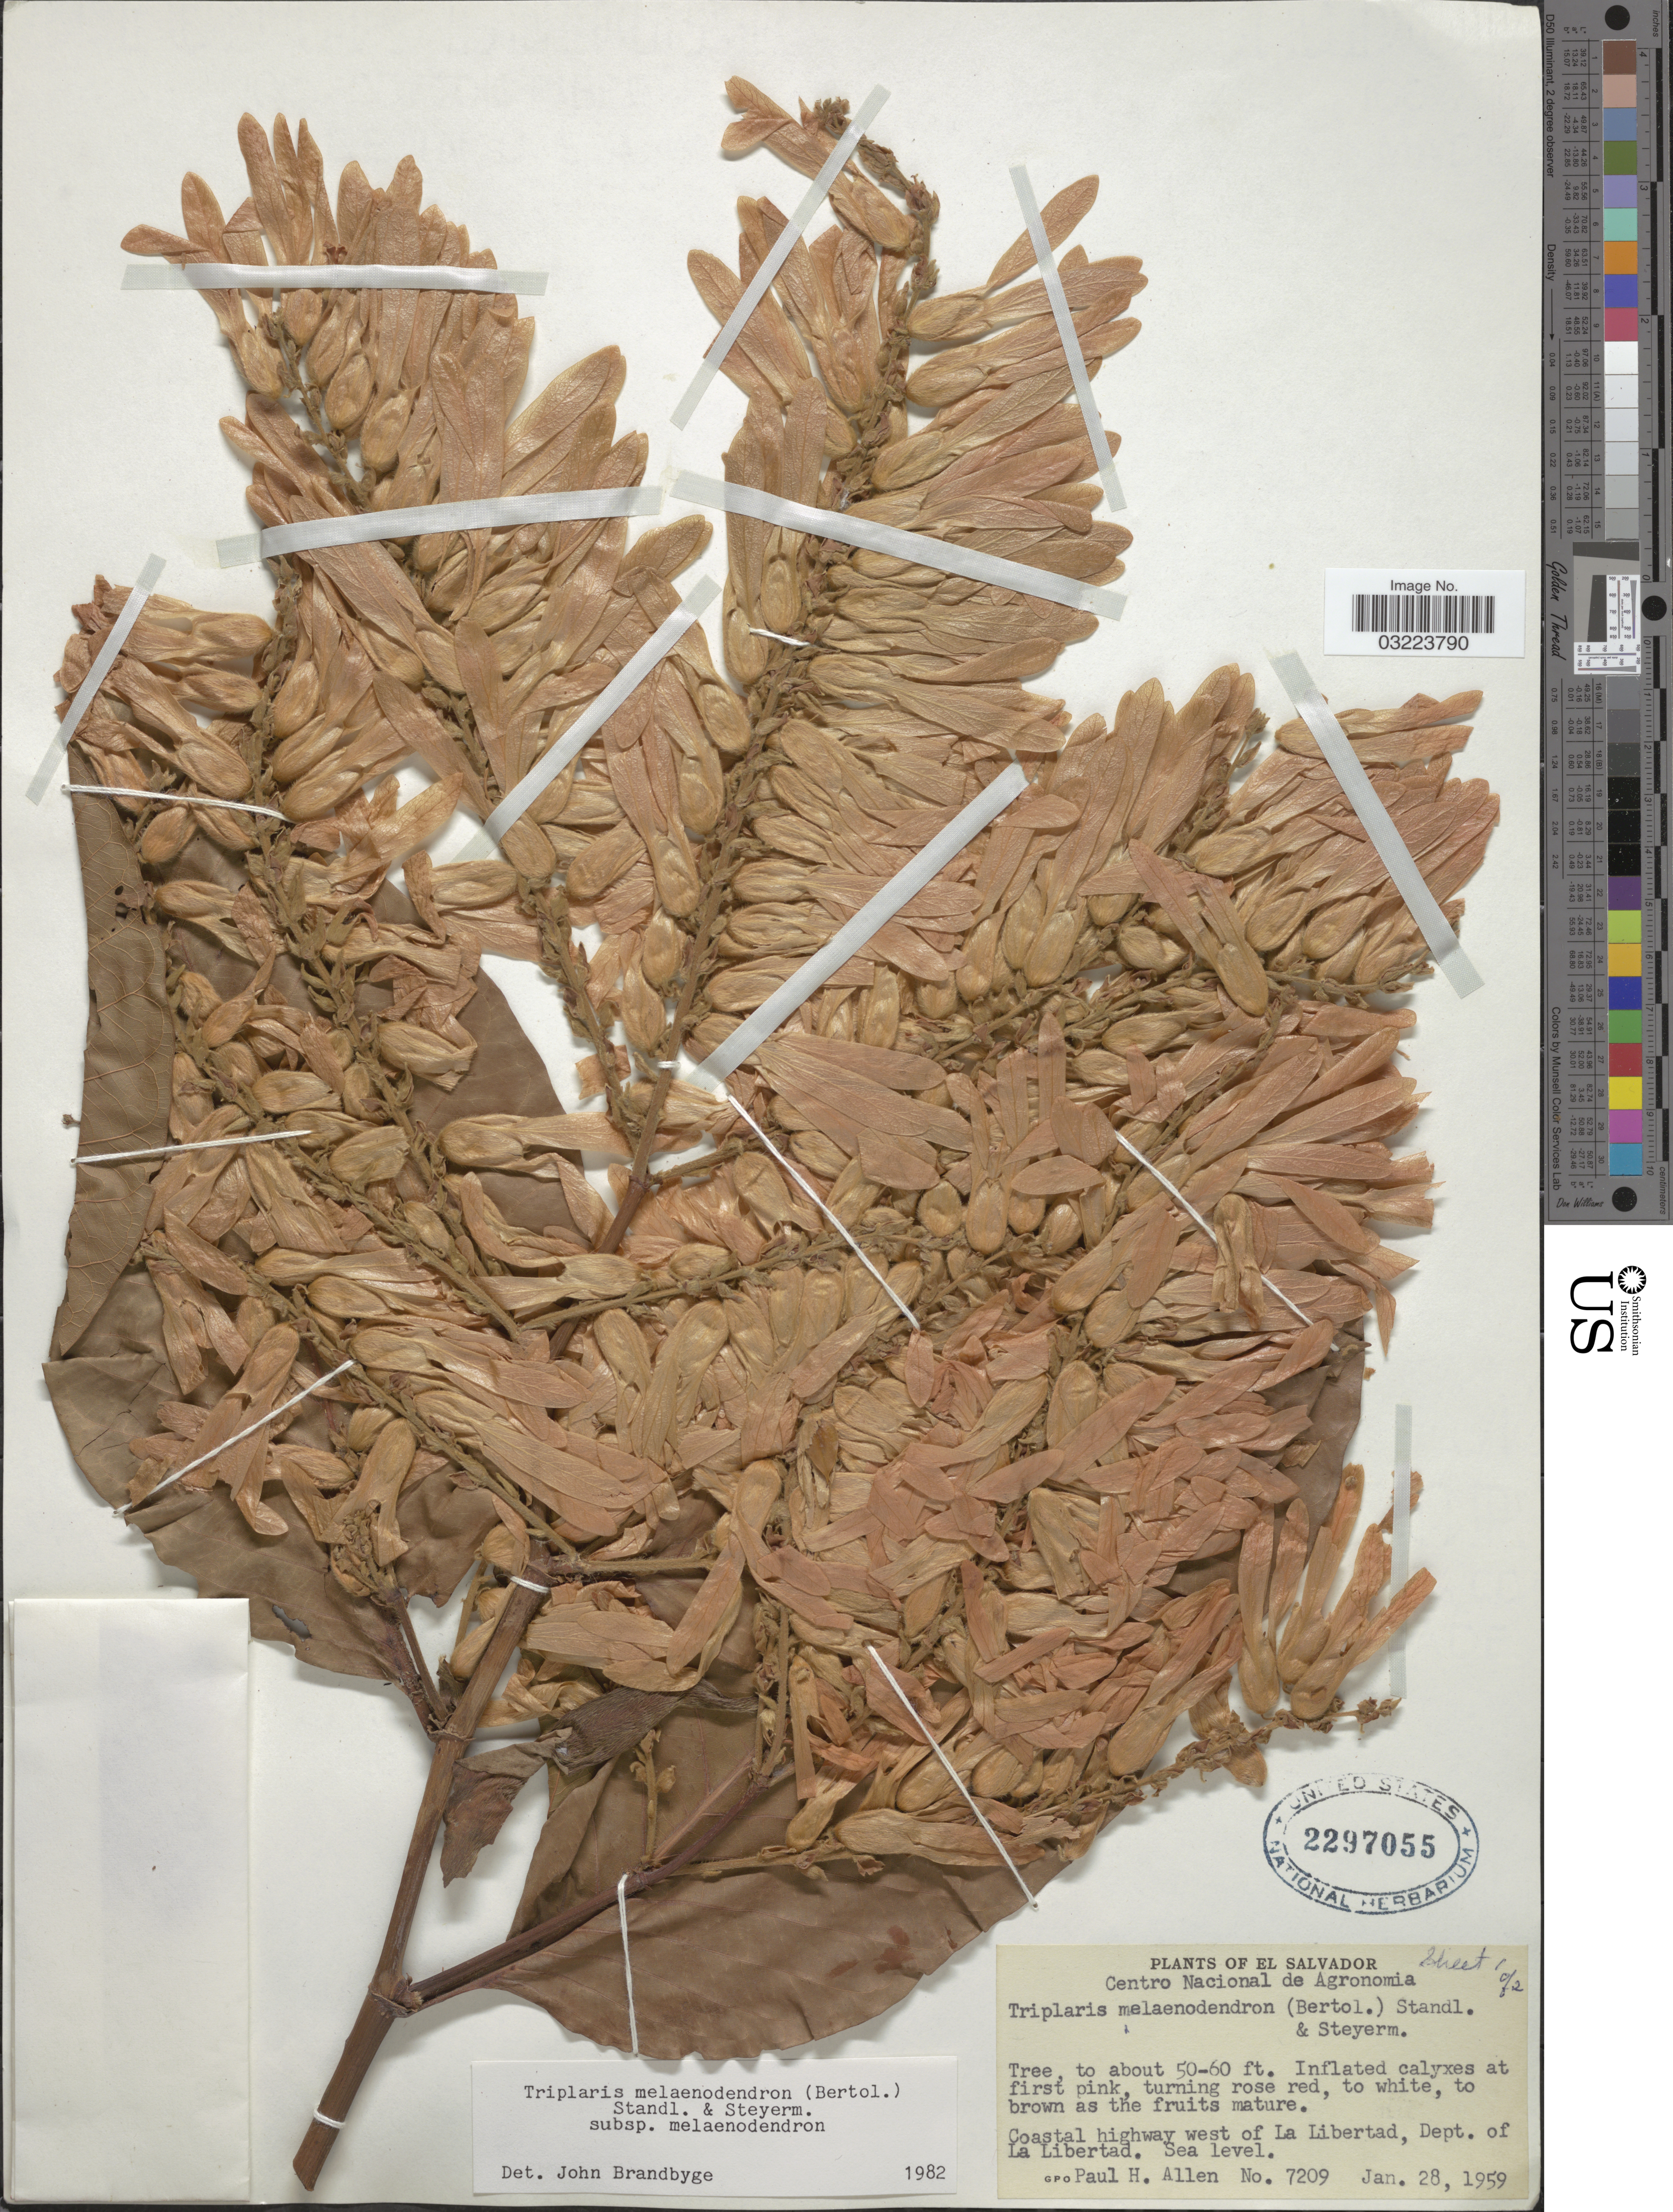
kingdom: Plantae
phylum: Tracheophyta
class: Magnoliopsida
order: Caryophyllales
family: Polygonaceae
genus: Triplaris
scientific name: Triplaris melaenodendron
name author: (Bertol.) Standl. & Steyerm.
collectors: P. H. Allen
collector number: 7209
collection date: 1959-01-28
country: El Salvador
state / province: La Libertad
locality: Coastal highway west of La Libertad, Dept. of La Libertad.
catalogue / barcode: US 2297055